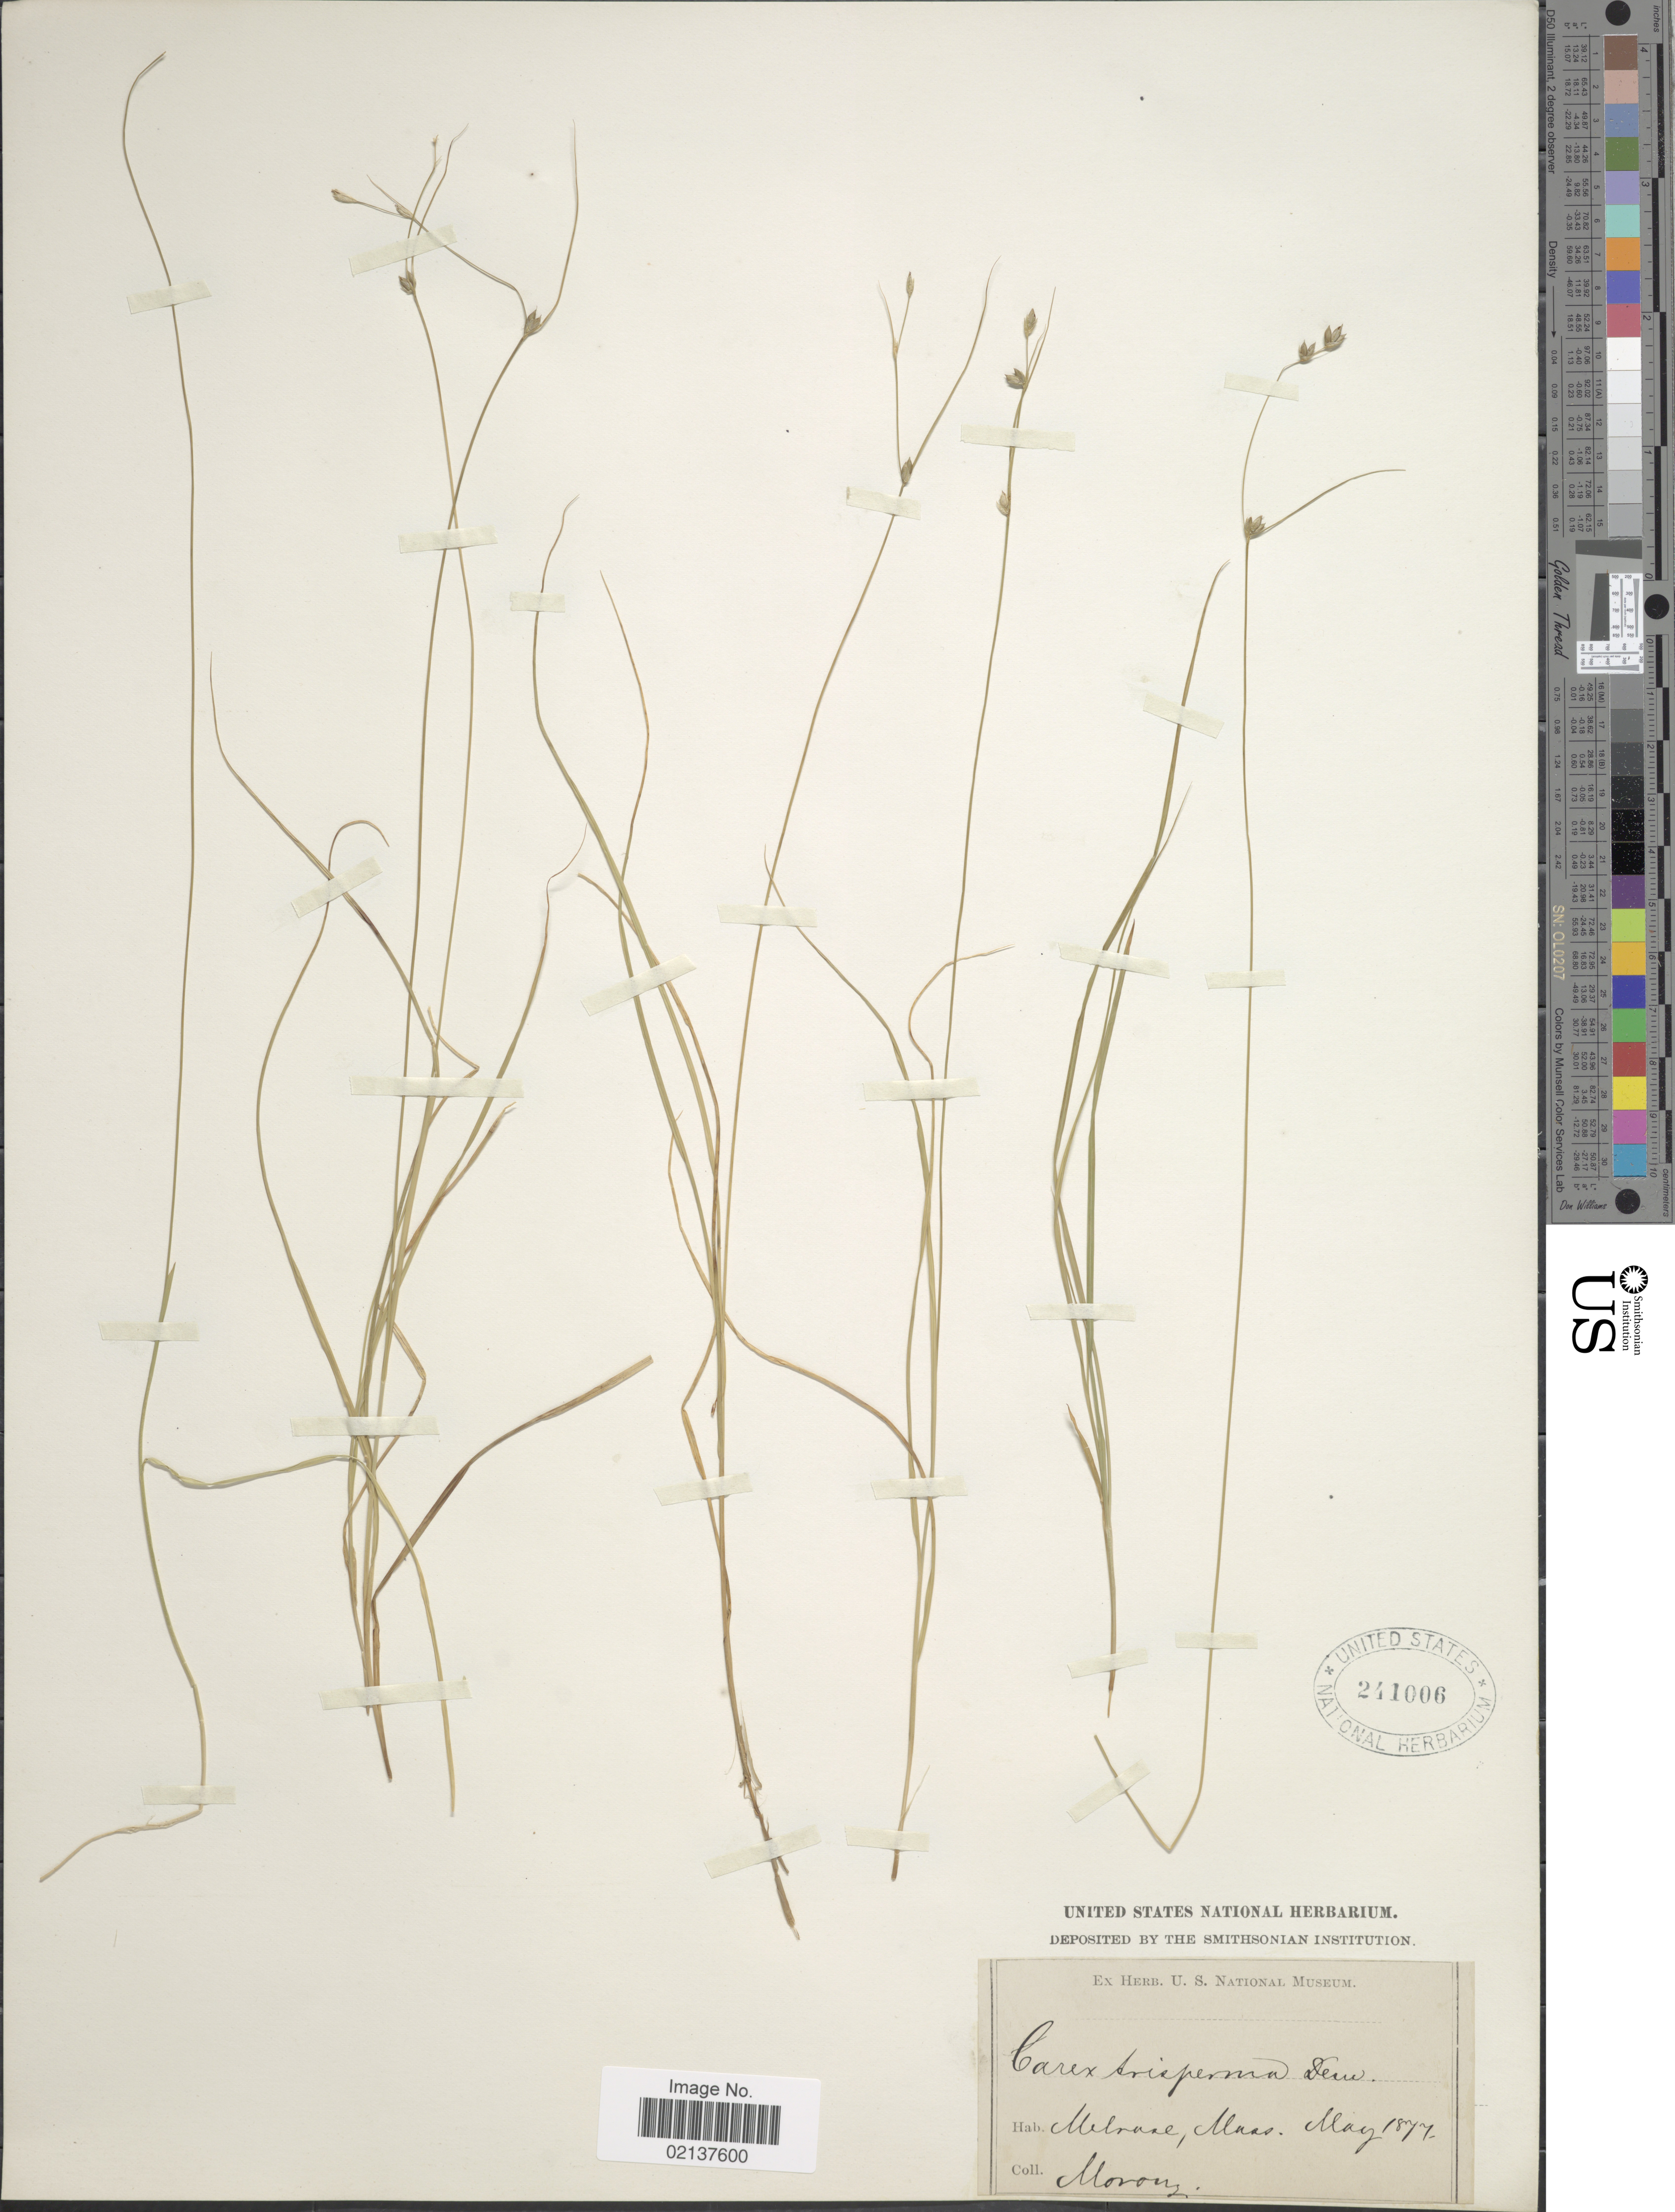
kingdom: Plantae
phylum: Tracheophyta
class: Liliopsida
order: Poales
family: Cyperaceae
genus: Carex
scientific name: Carex trisperma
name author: Dewey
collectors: Morong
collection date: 1877-05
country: United States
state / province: Massachusetts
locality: Melrose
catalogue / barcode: US 241006